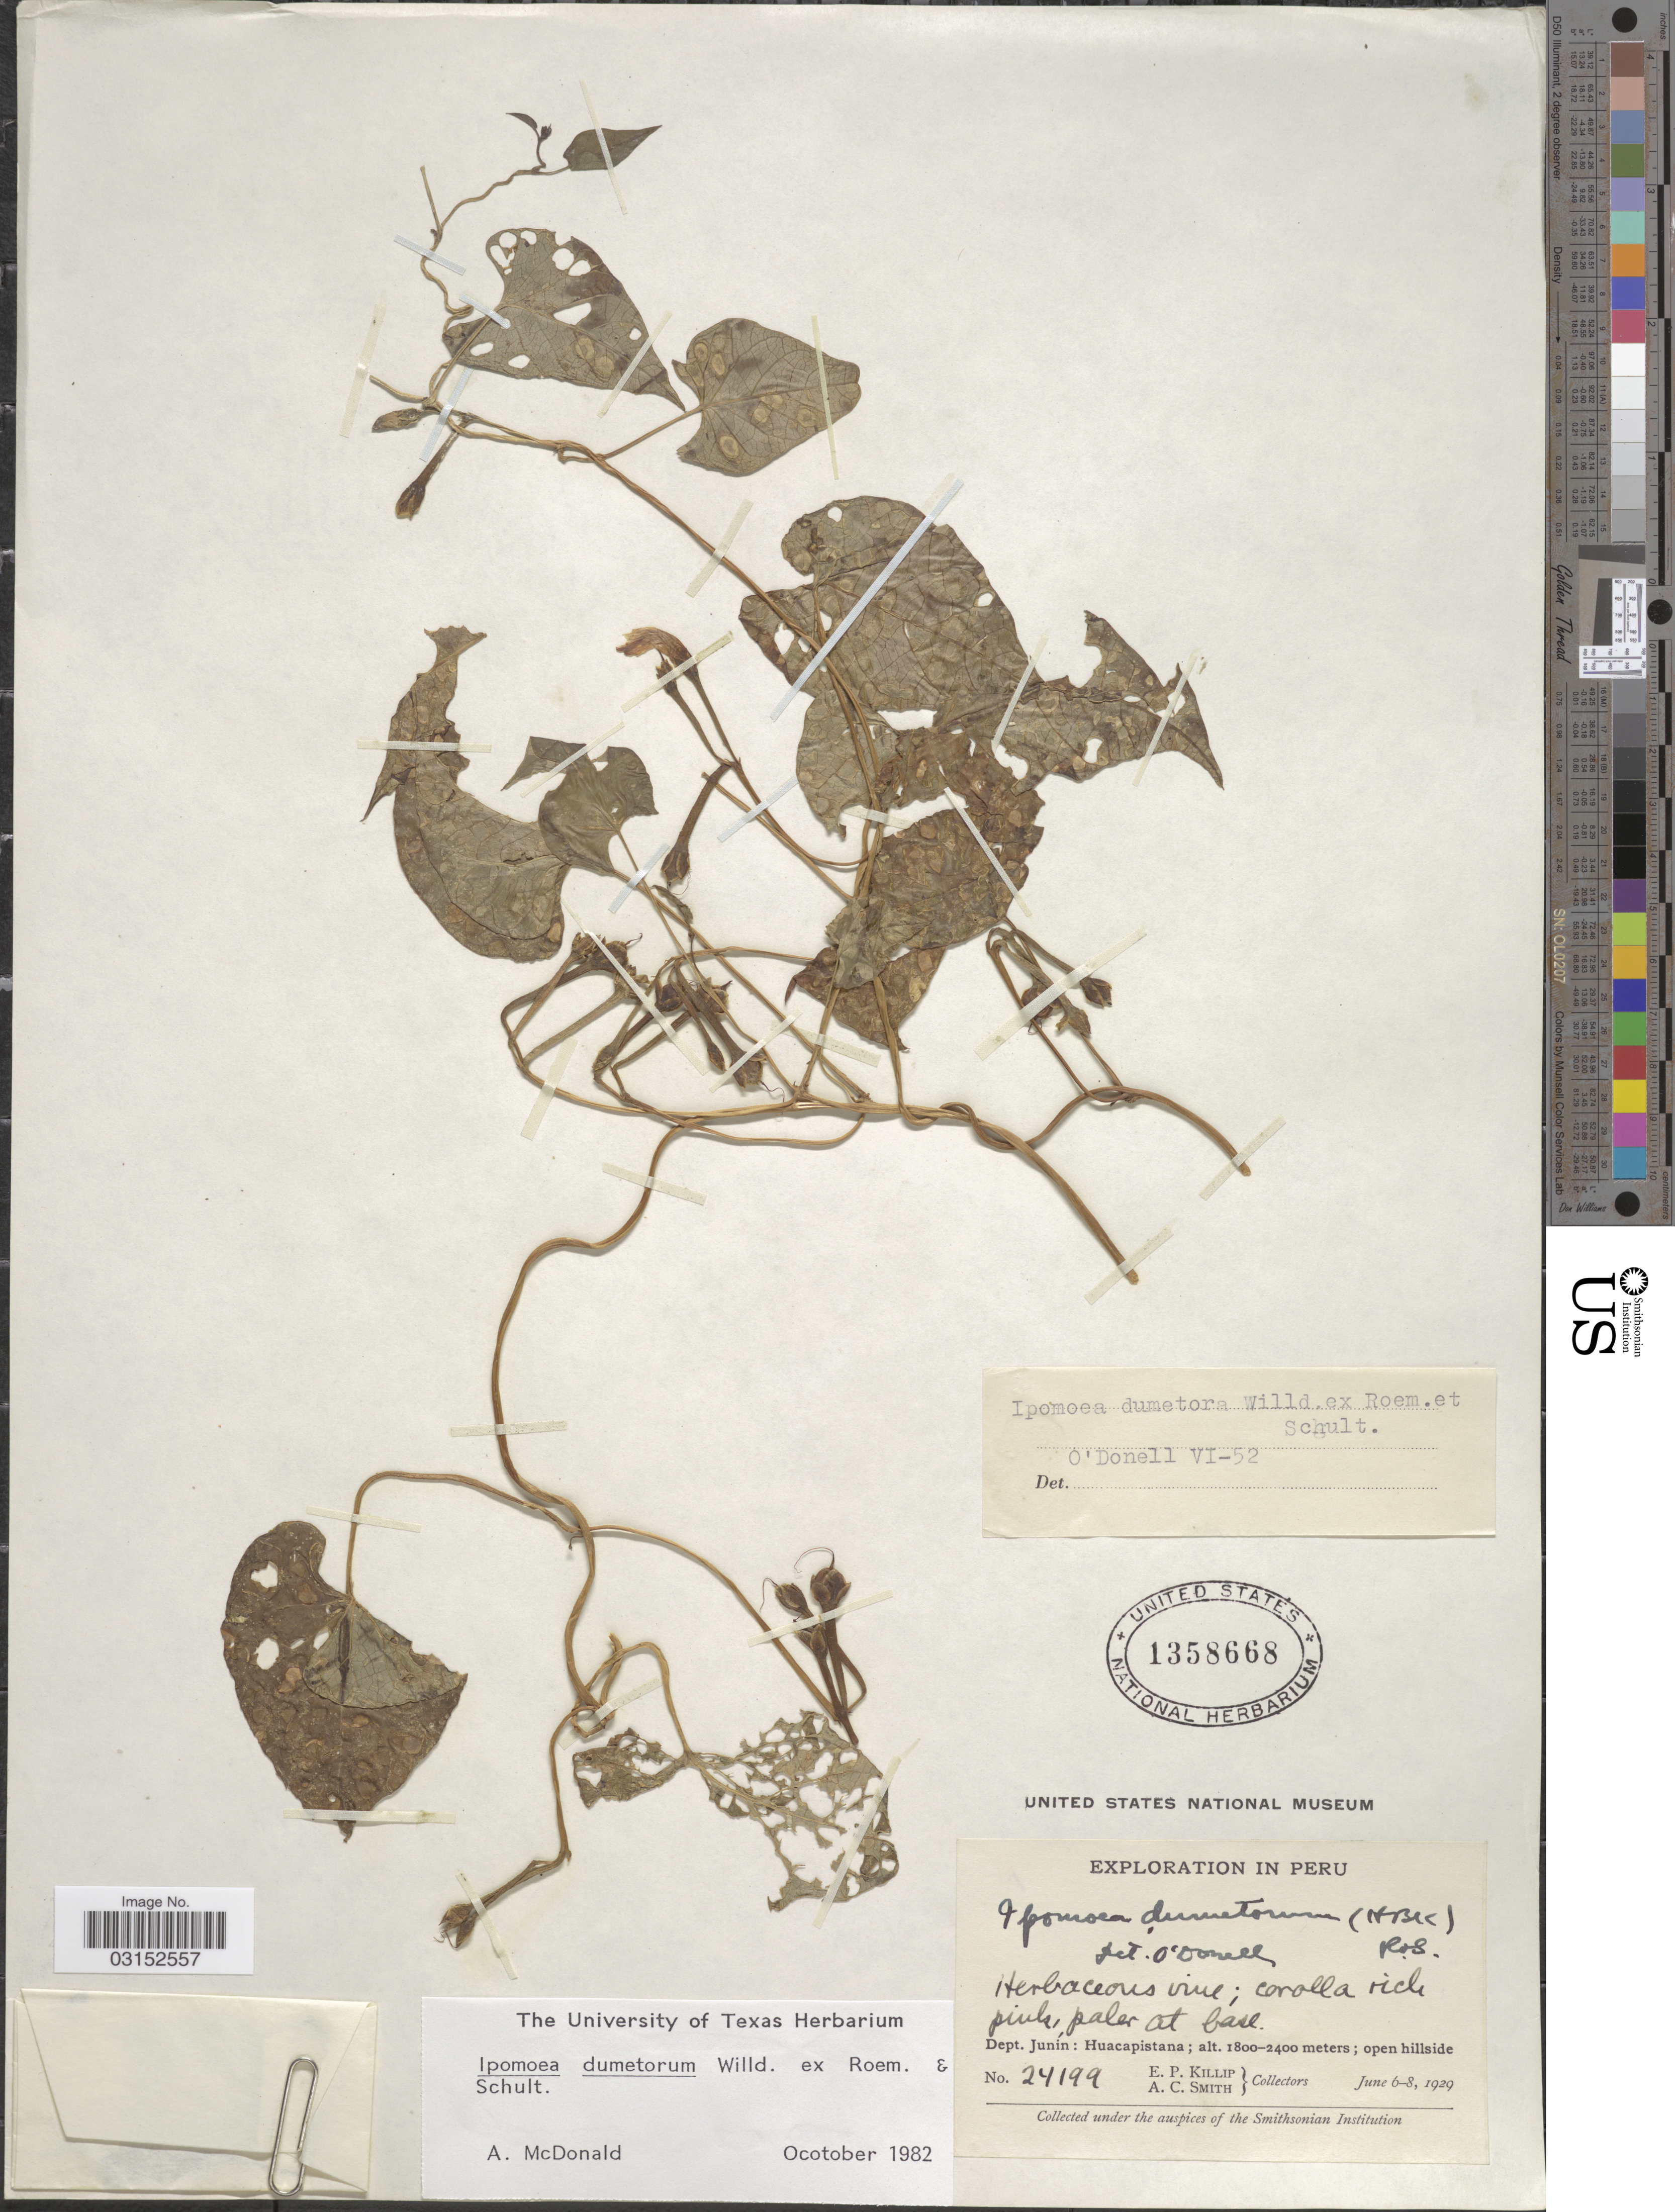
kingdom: Plantae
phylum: Tracheophyta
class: Magnoliopsida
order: Solanales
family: Convolvulaceae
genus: Ipomoea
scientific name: Ipomoea dumetorum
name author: Willd.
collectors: E. P. Killip & A. C. Smith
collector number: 24199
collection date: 1929-06-06/1929-06-08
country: Peru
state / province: Junín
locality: Dept. Junín: Huacapistana.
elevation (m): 1800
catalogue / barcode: US 1358668